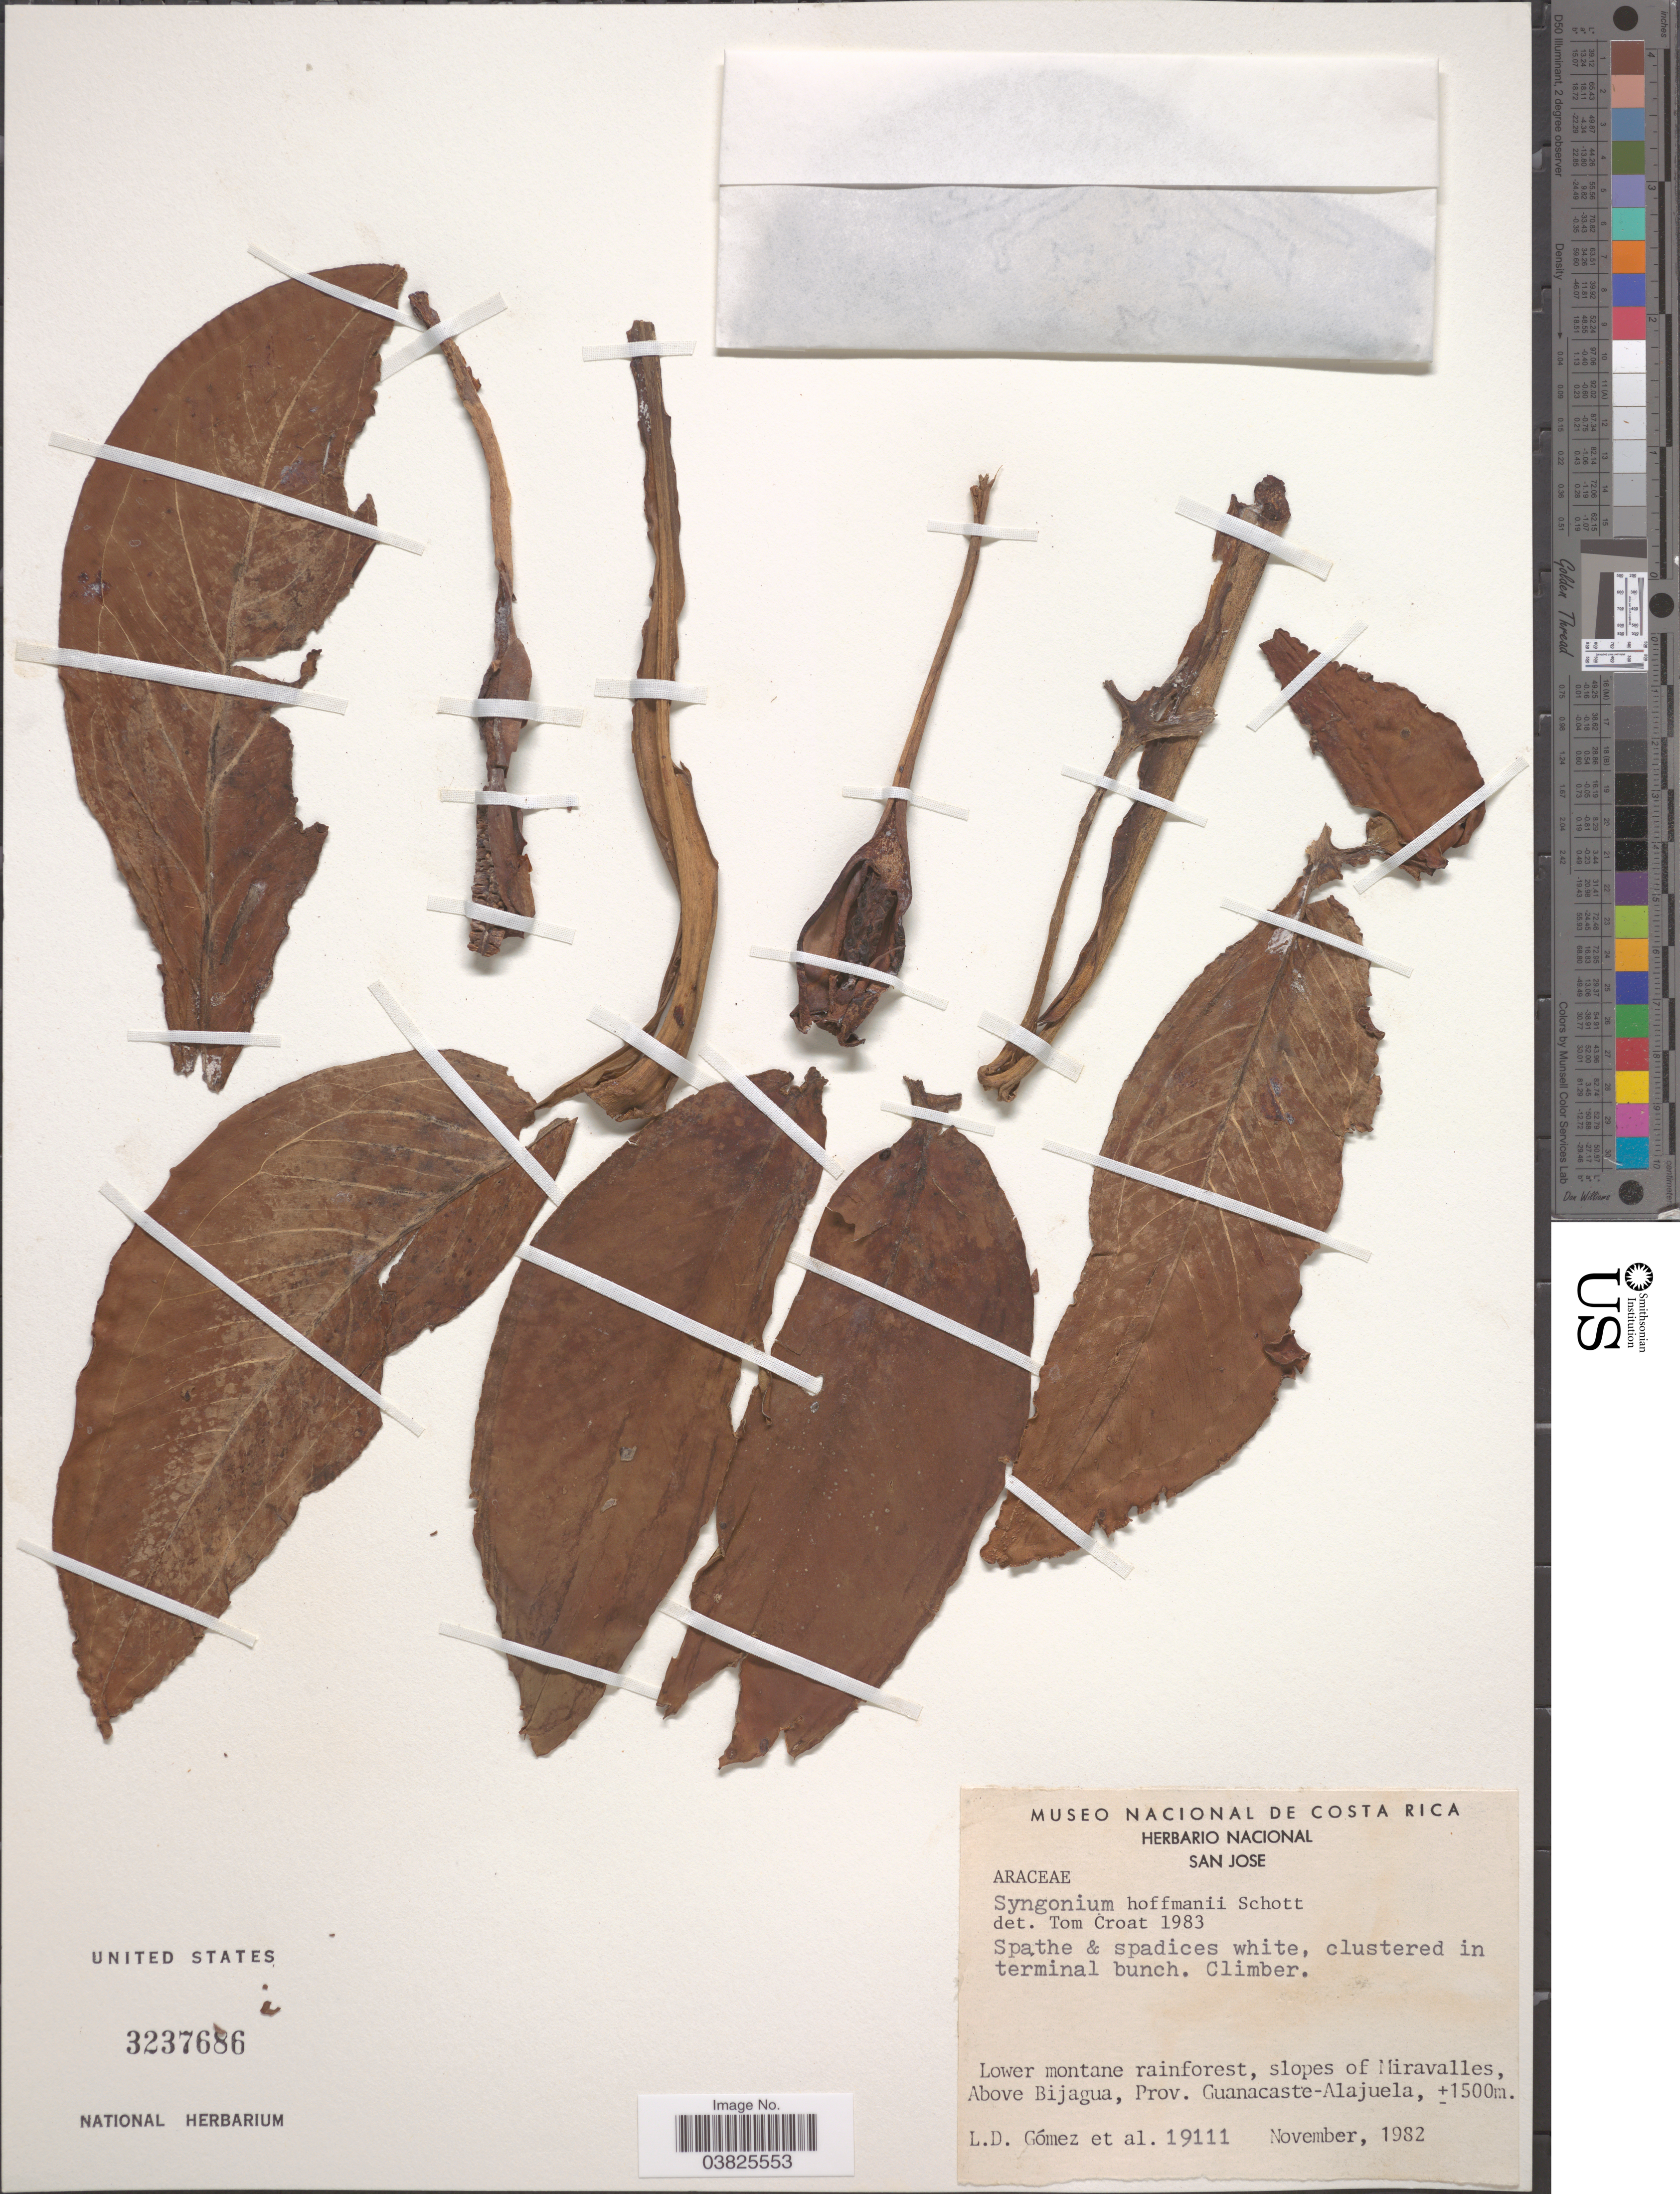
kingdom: Plantae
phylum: Tracheophyta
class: Liliopsida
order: Alismatales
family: Araceae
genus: Syngonium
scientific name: Syngonium hoffmannii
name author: Schott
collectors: L. D. Gómez & et al.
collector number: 19111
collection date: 1982-11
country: Costa Rica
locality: Slopes of Miravalles, Above Bijagua, Prov. Guanacaste-Alajuela.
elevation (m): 1500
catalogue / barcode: US 3237686